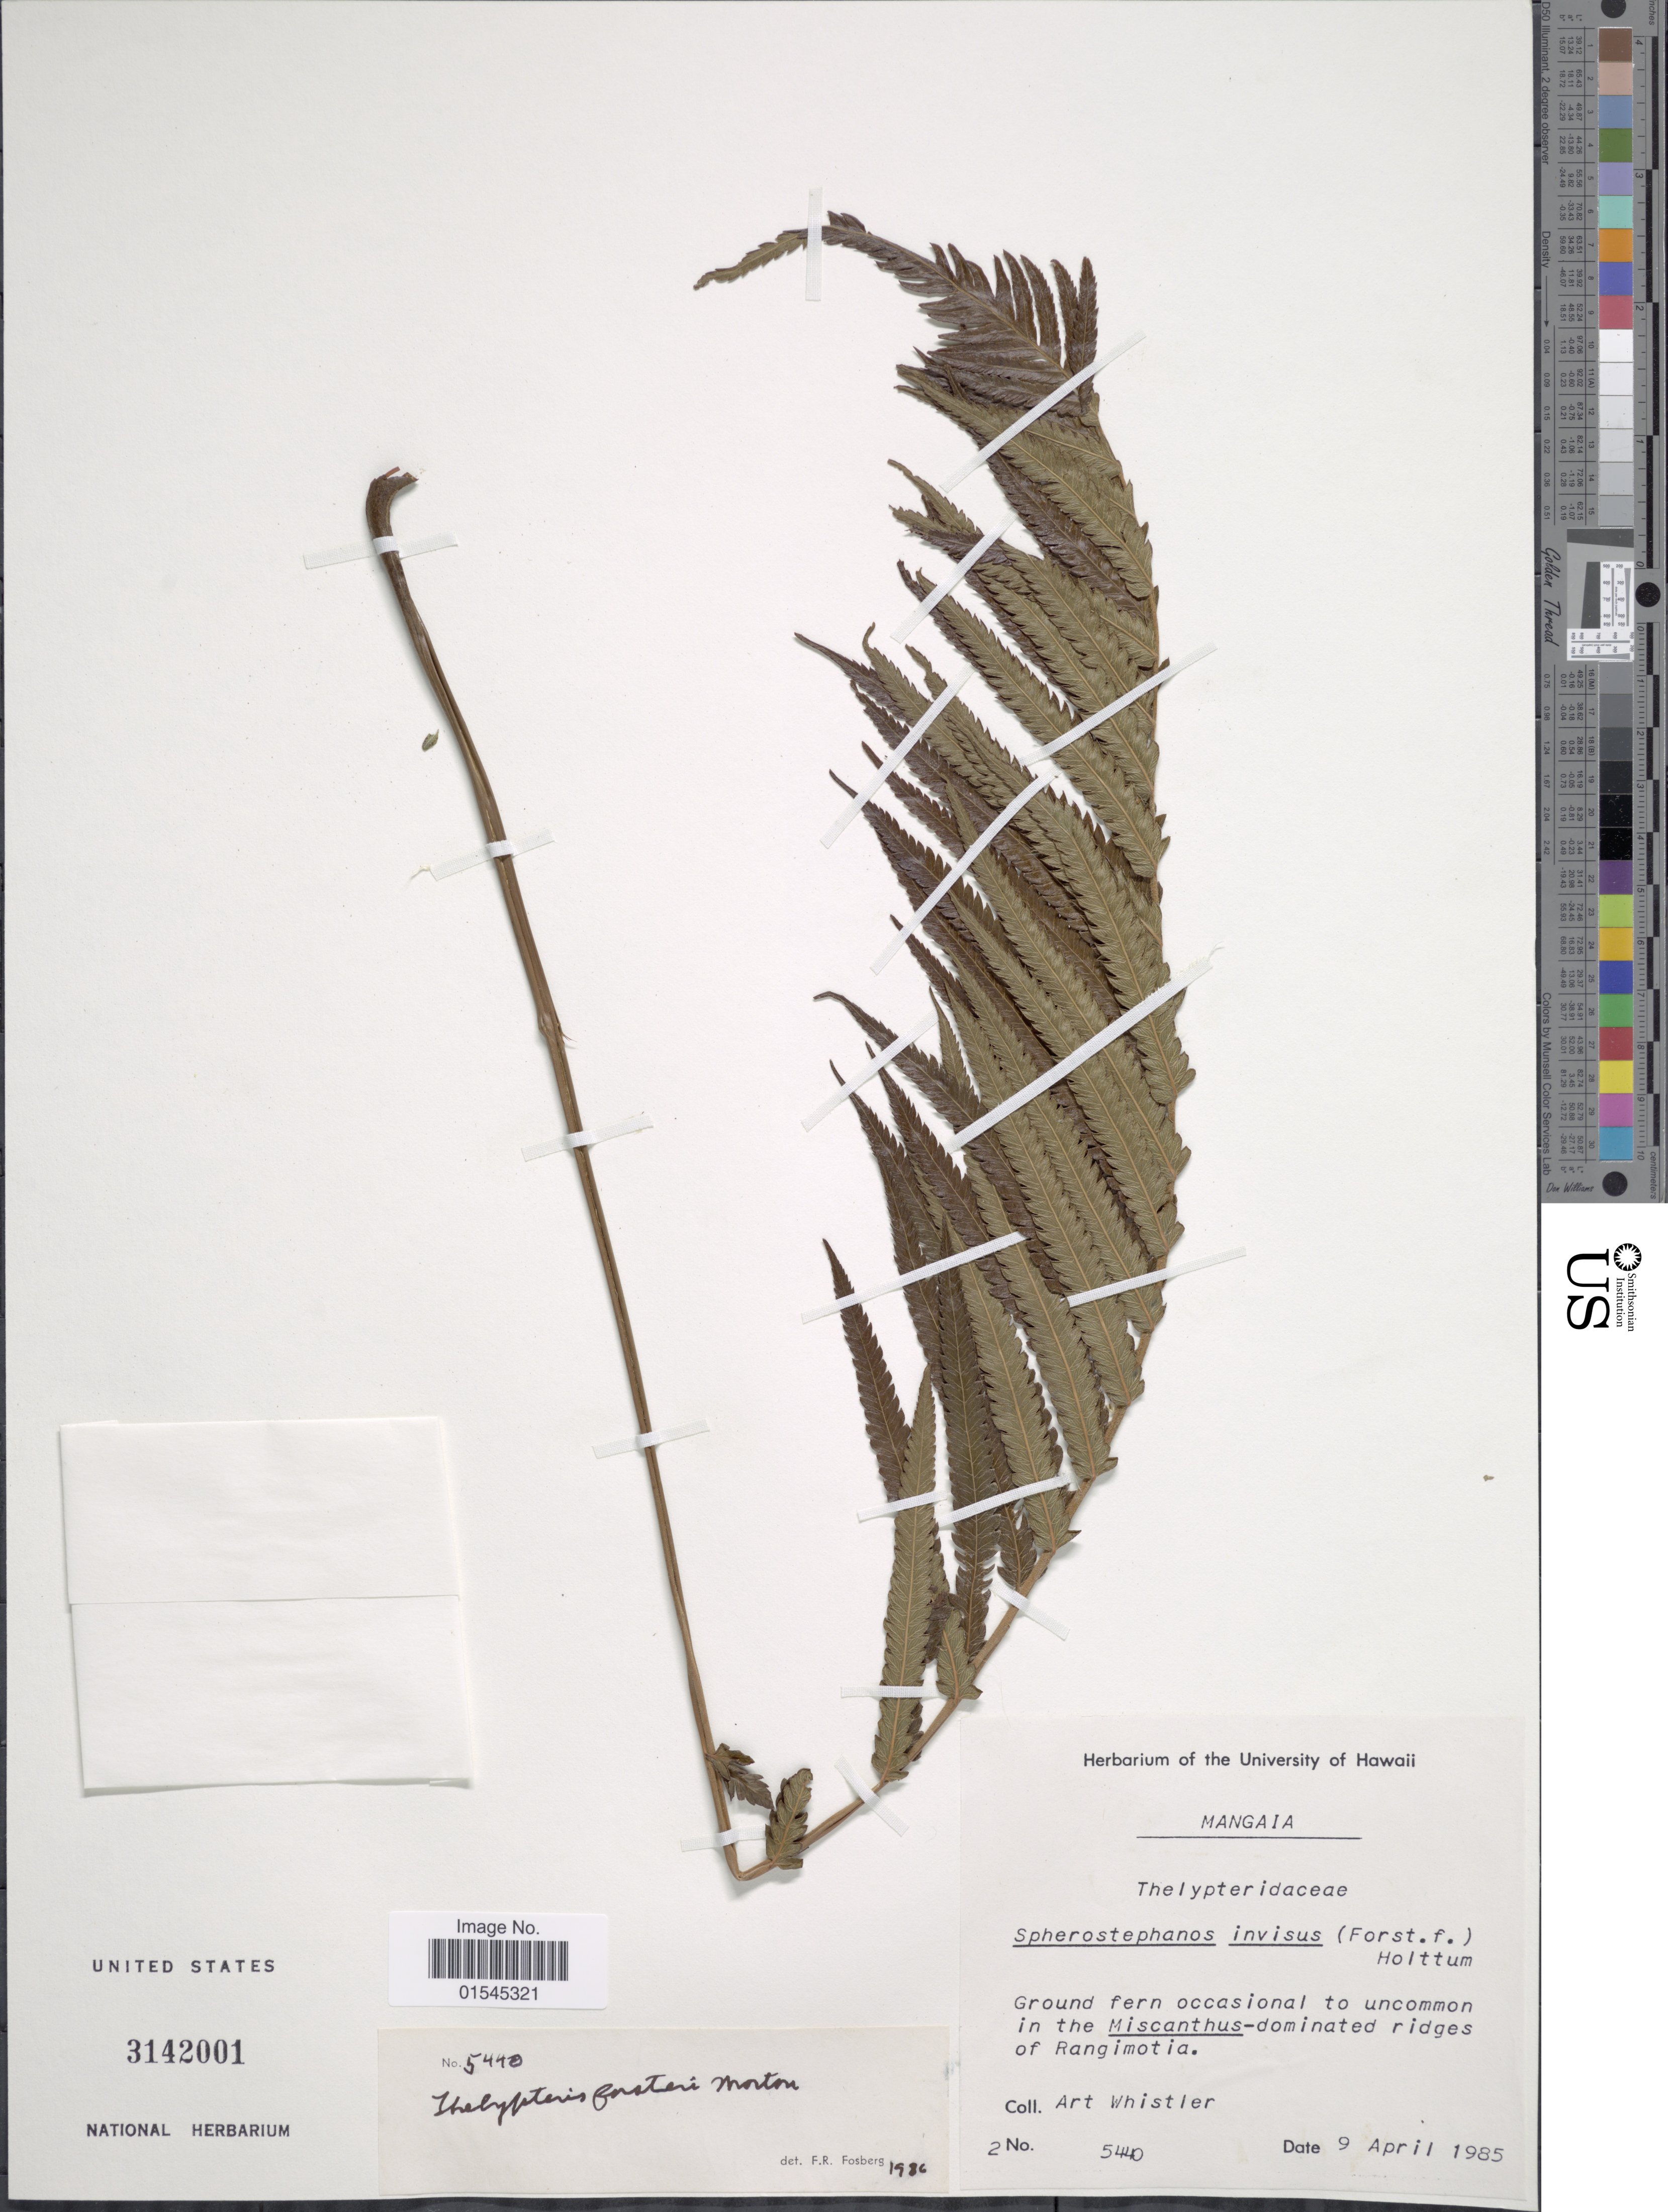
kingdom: Plantae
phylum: Tracheophyta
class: Polypodiopsida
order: Polypodiales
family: Thelypteridaceae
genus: Sphaerostephanos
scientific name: Sphaerostephanos invisus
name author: (G. Forst.) Holttum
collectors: A. Whistler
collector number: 5440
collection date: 1985-04-09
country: Cook Islands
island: Mangaia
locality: Ground fern occasional to uncommon in the Miscanthus-dominated ridges of Rangimotia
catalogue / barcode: US 3142001